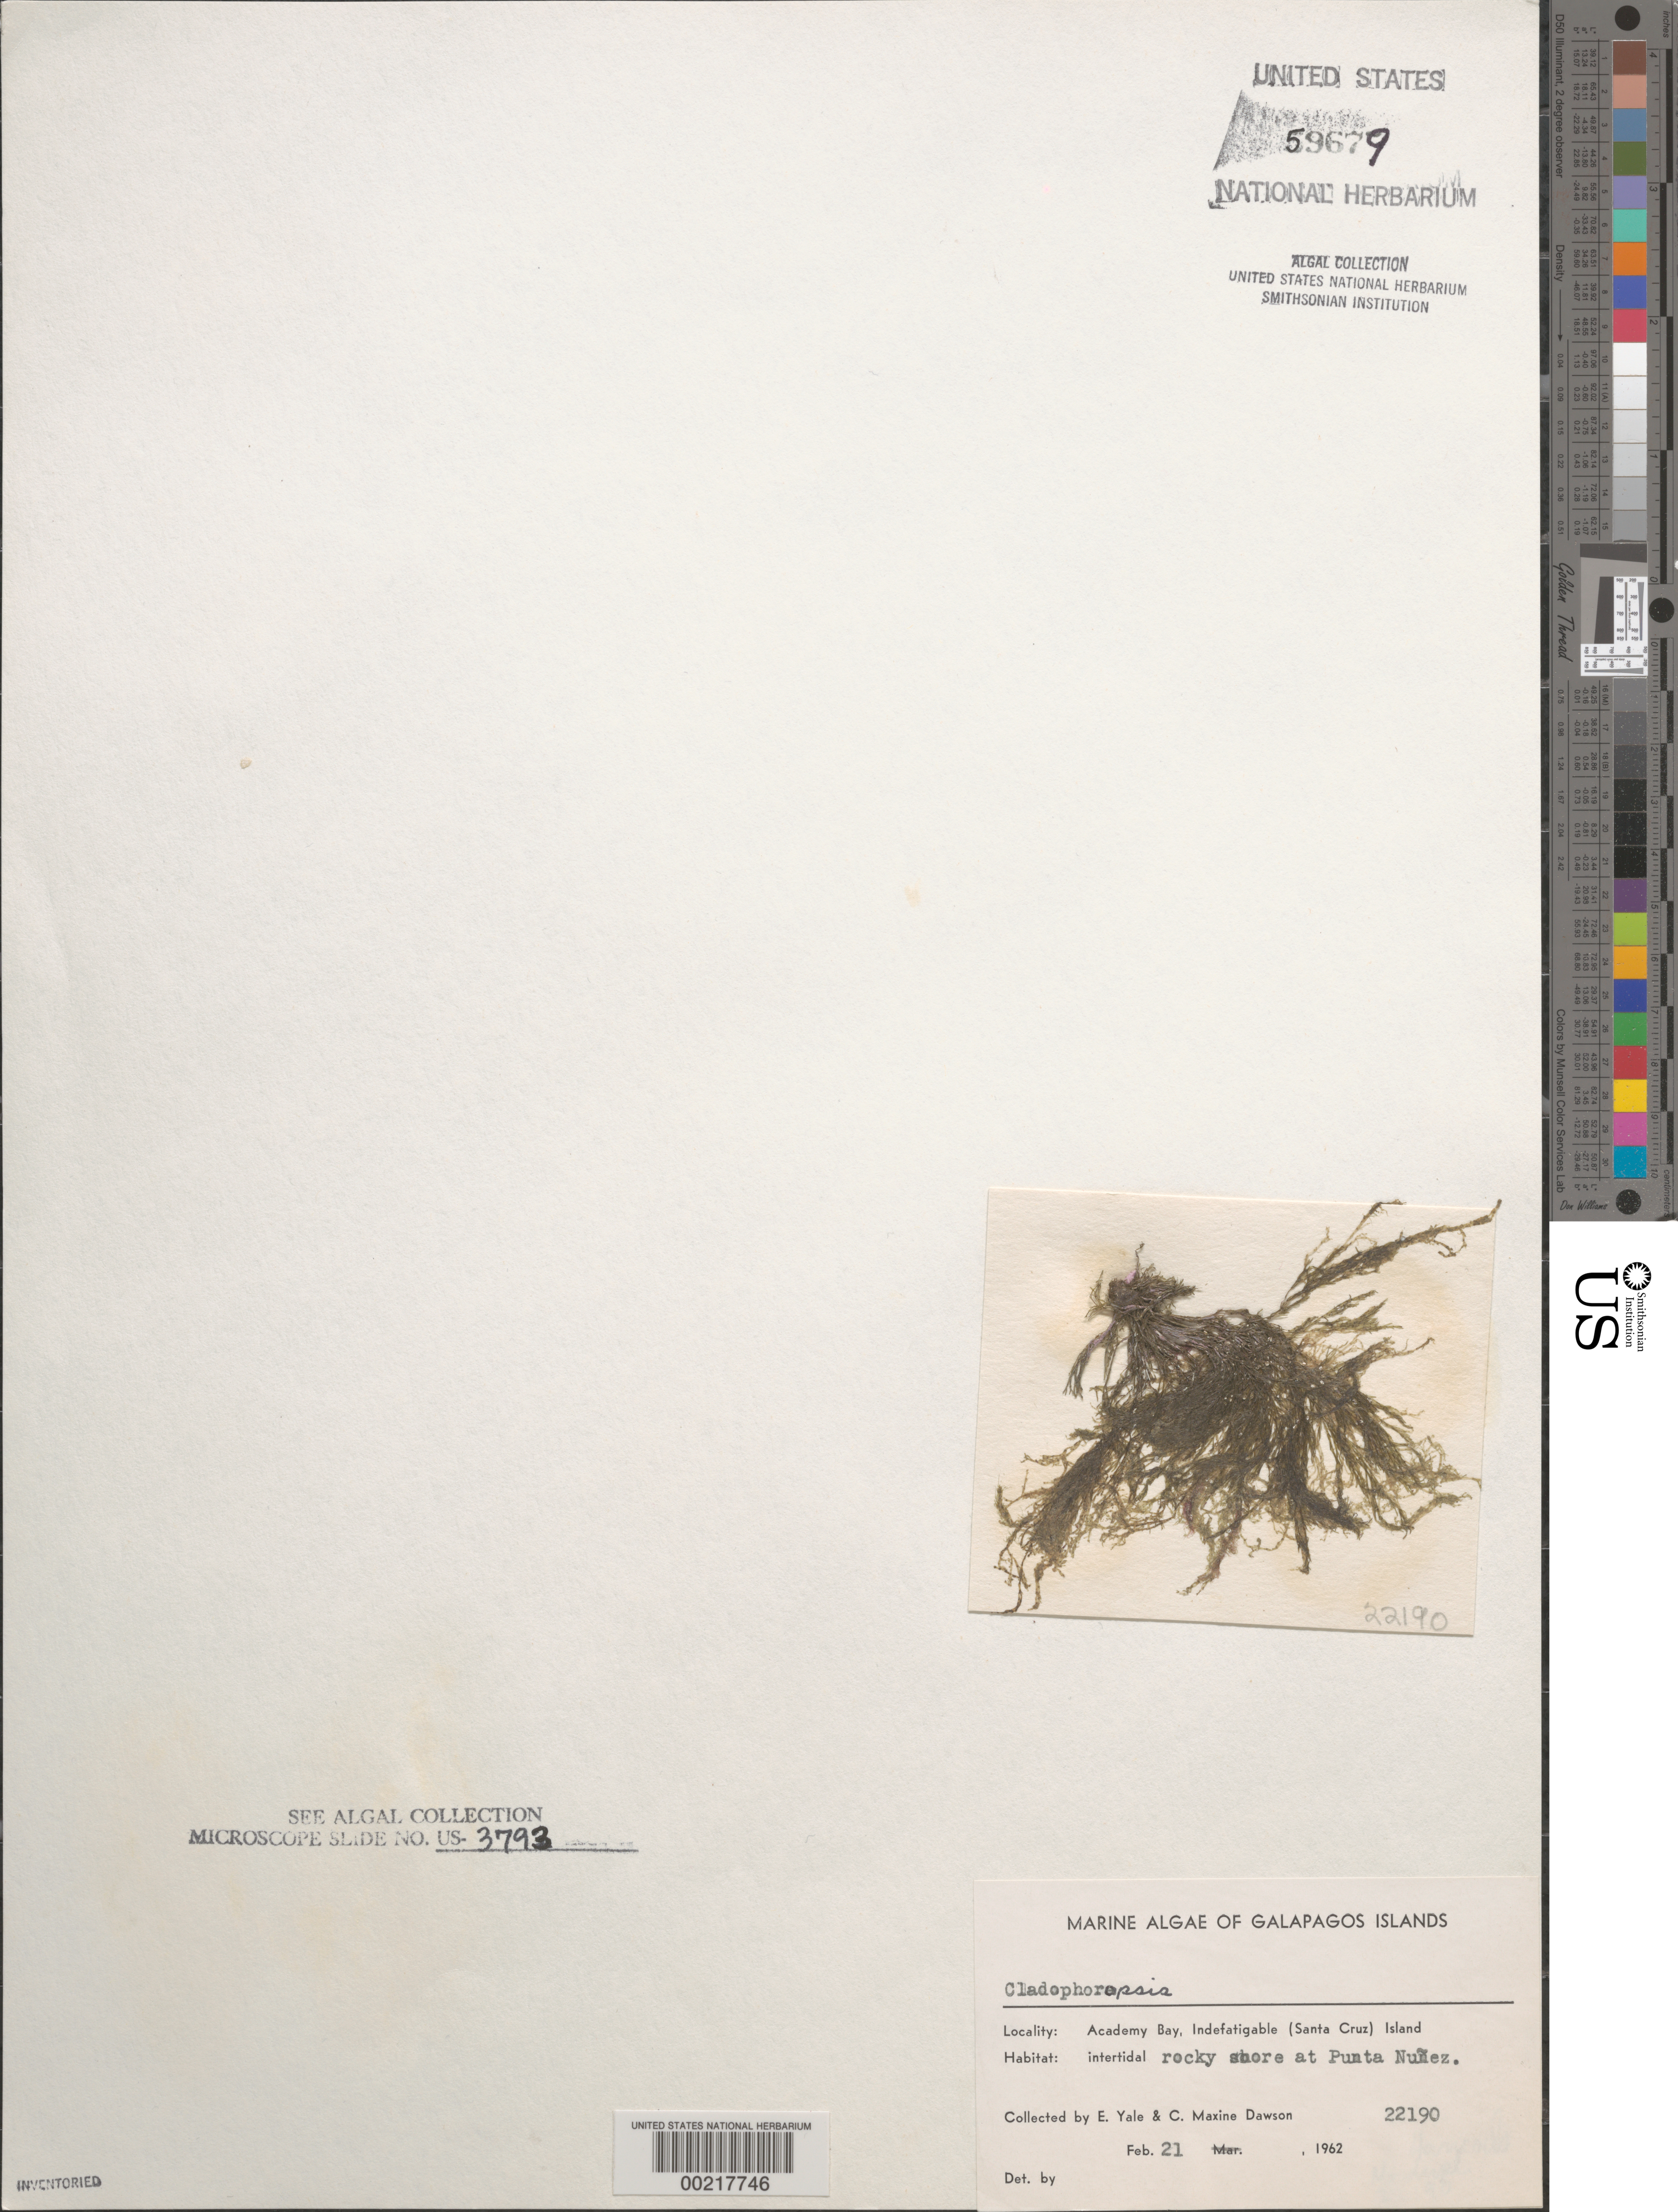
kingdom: Plantae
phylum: Chlorophyta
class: Ulvophyceae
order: Siphonocladales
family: Boodleaceae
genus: Cladophoropsis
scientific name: Cladophoropsis sp.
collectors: E. Y. Dawson & C. M. Dawson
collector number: EYD 22190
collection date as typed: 21 Feb 1962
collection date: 1962-02-21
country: Ecuador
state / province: Colón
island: Santa Cruz [Indefatigable, Chaves]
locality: Punta Nunez, Academy Bay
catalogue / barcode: US 59679